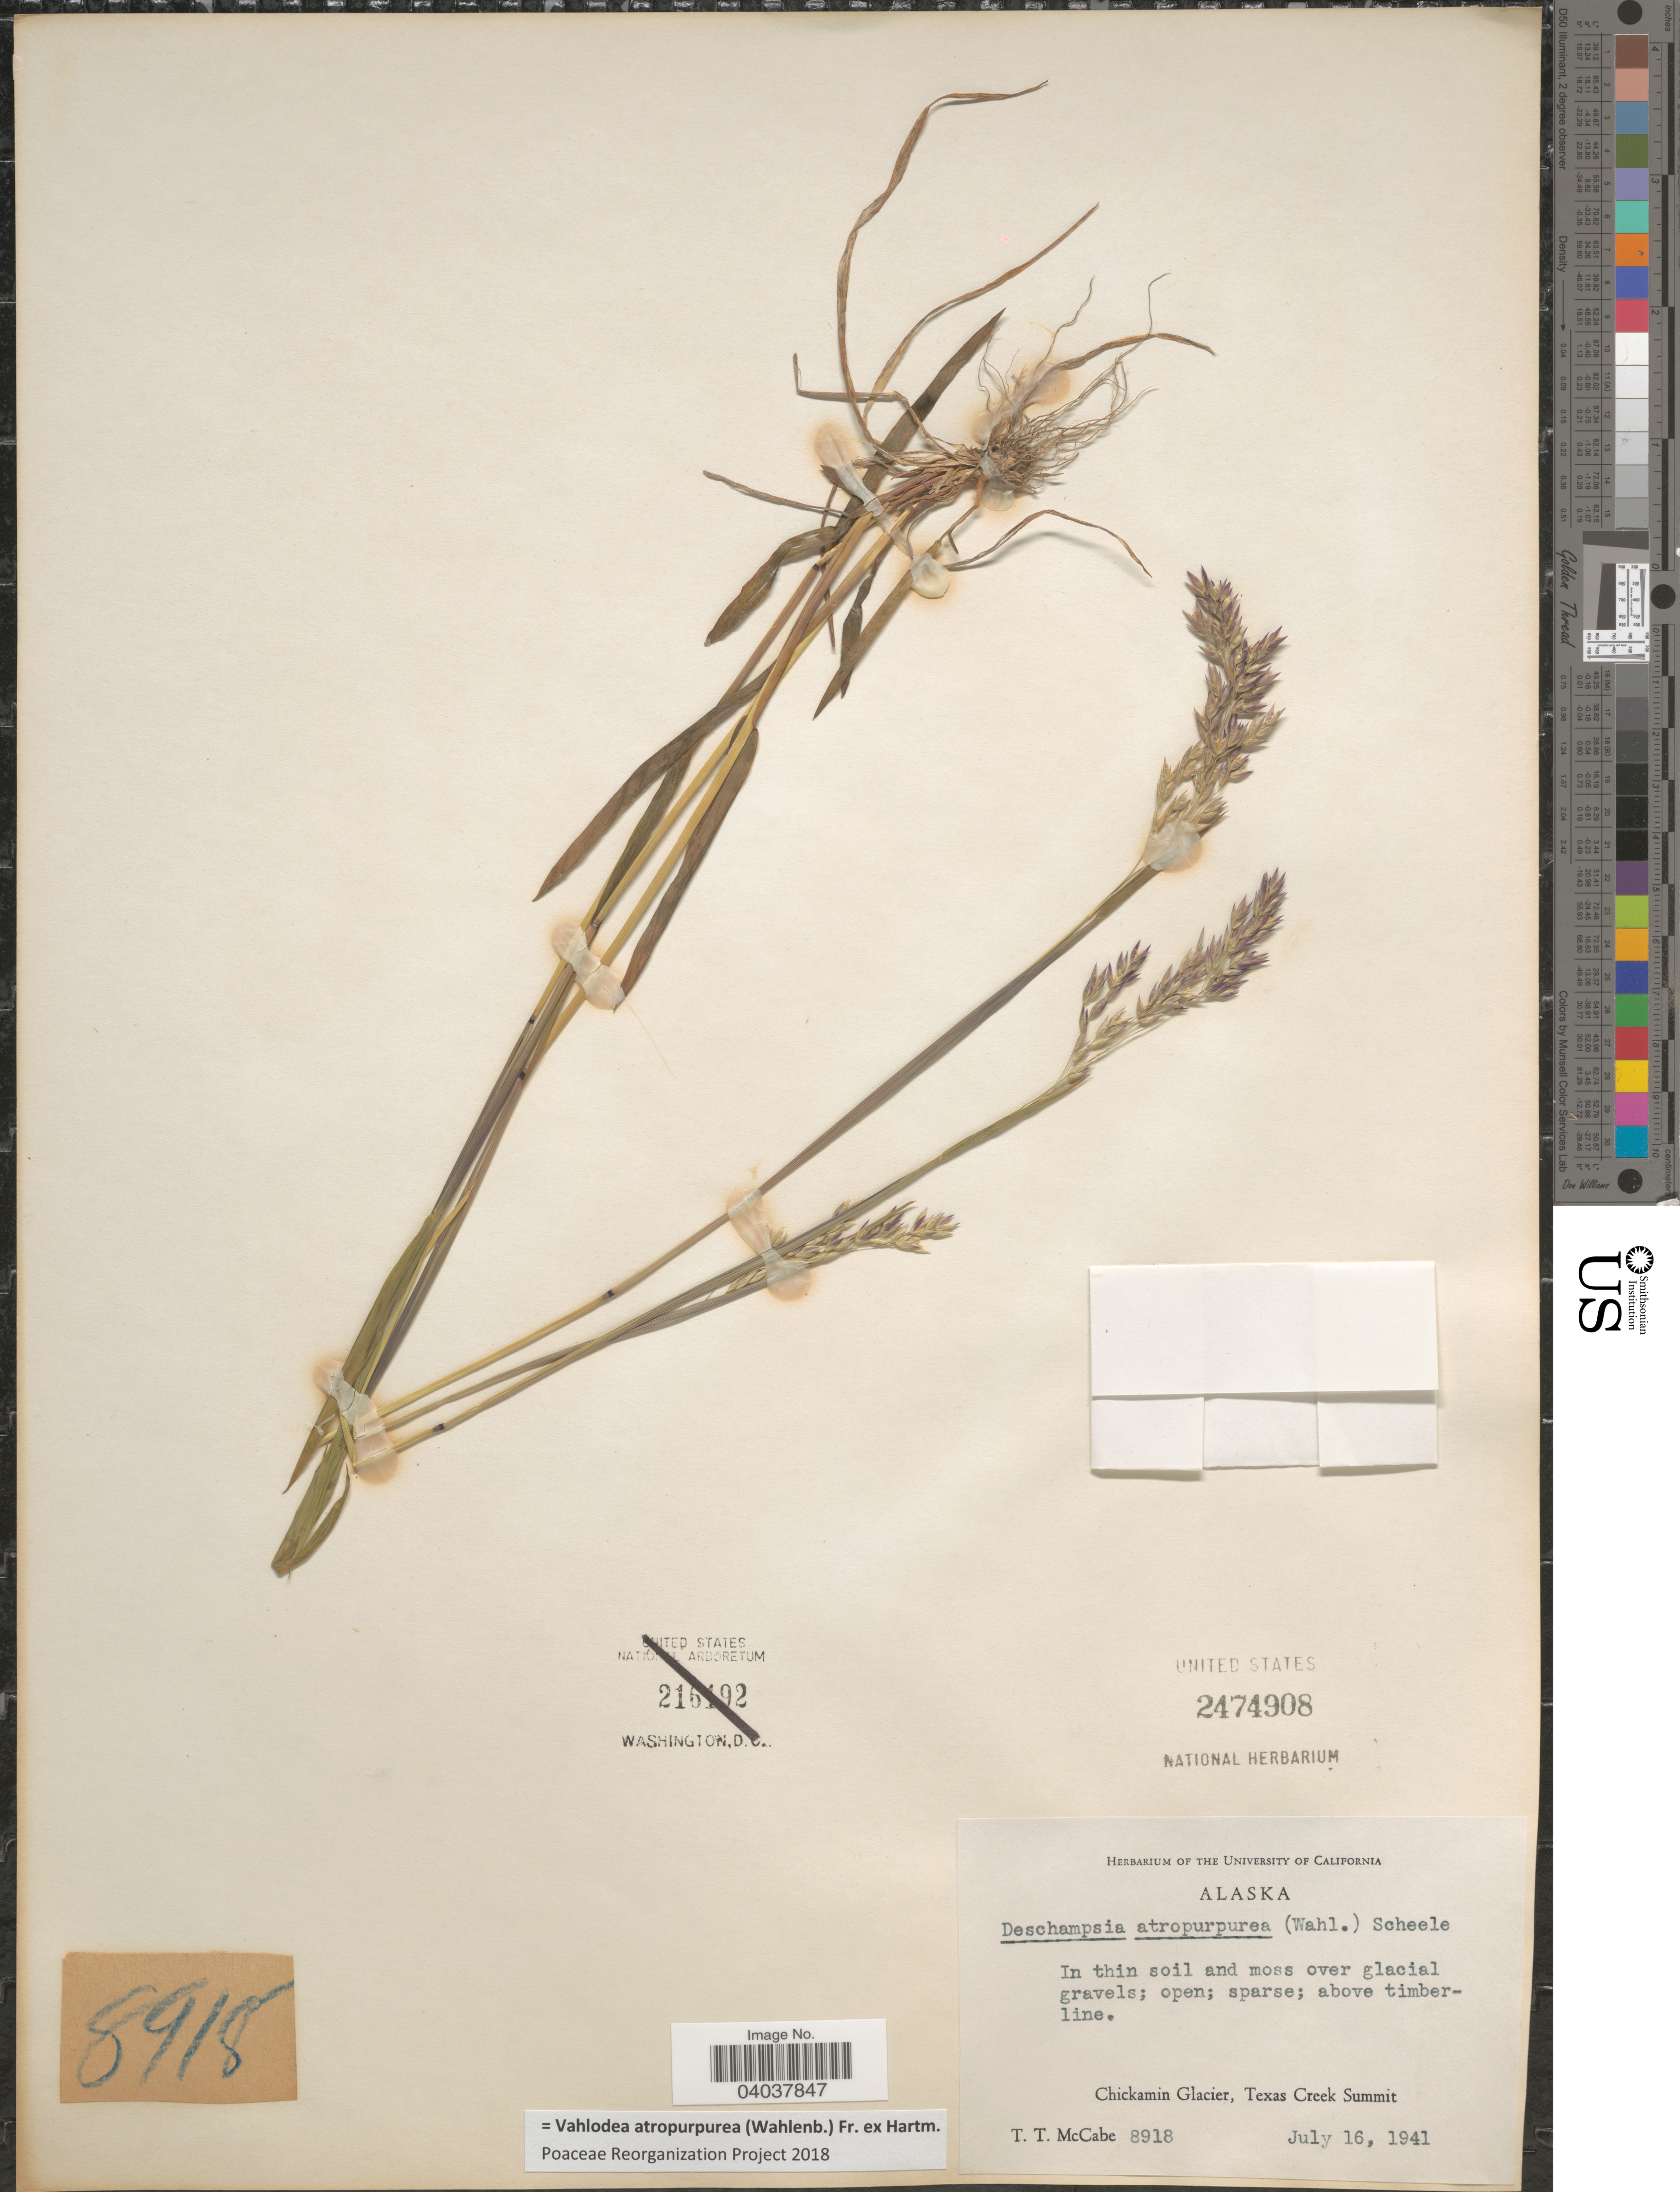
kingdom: Plantae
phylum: Tracheophyta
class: Liliopsida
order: Poales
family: Poaceae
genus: Vahlodea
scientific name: Vahlodea atropurpurea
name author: (Wahlenb.) Fr. ex Hartm.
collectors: T. McCabe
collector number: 8918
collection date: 1941-07-16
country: United States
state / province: Alaska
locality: Above timberline. Chickamin Glacier, Texas Creek Summit.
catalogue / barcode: US 2474908